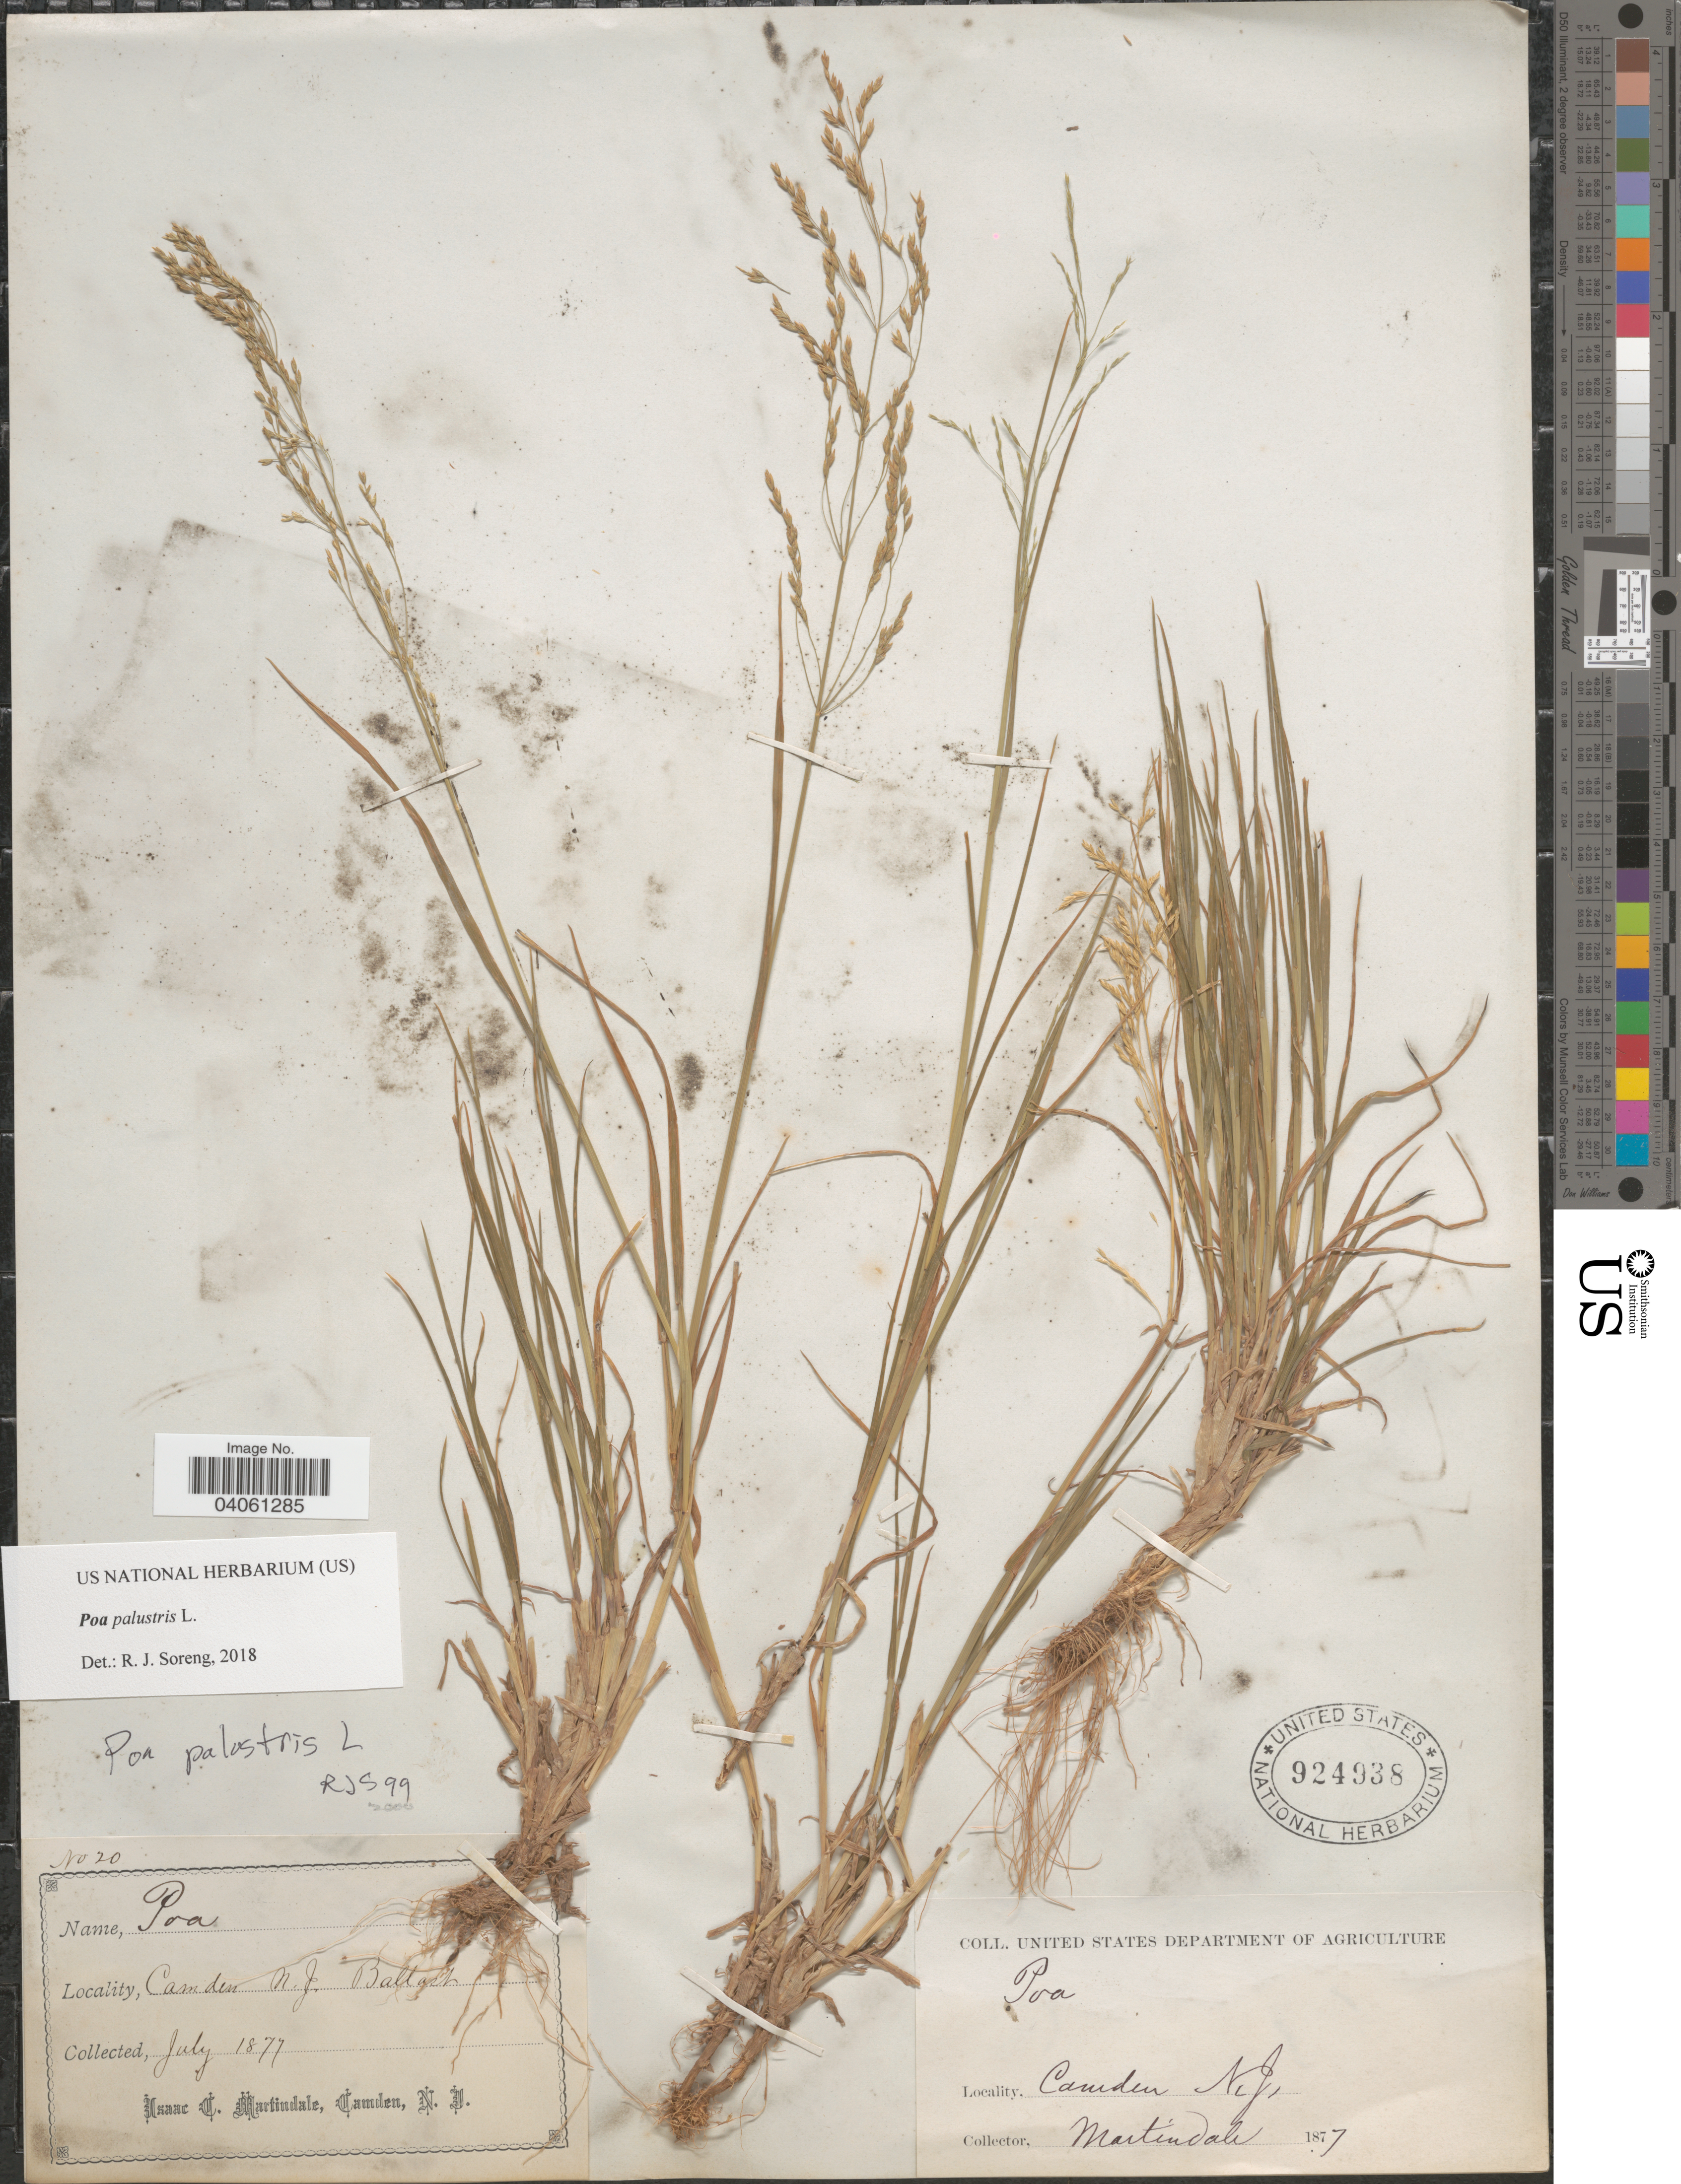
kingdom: Plantae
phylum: Tracheophyta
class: Liliopsida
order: Poales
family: Poaceae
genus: Poa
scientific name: Poa palustris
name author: L.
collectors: I. C. Martindale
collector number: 20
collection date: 1877-07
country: United States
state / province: New Jersey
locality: Camden. Ballast.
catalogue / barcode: US 924938